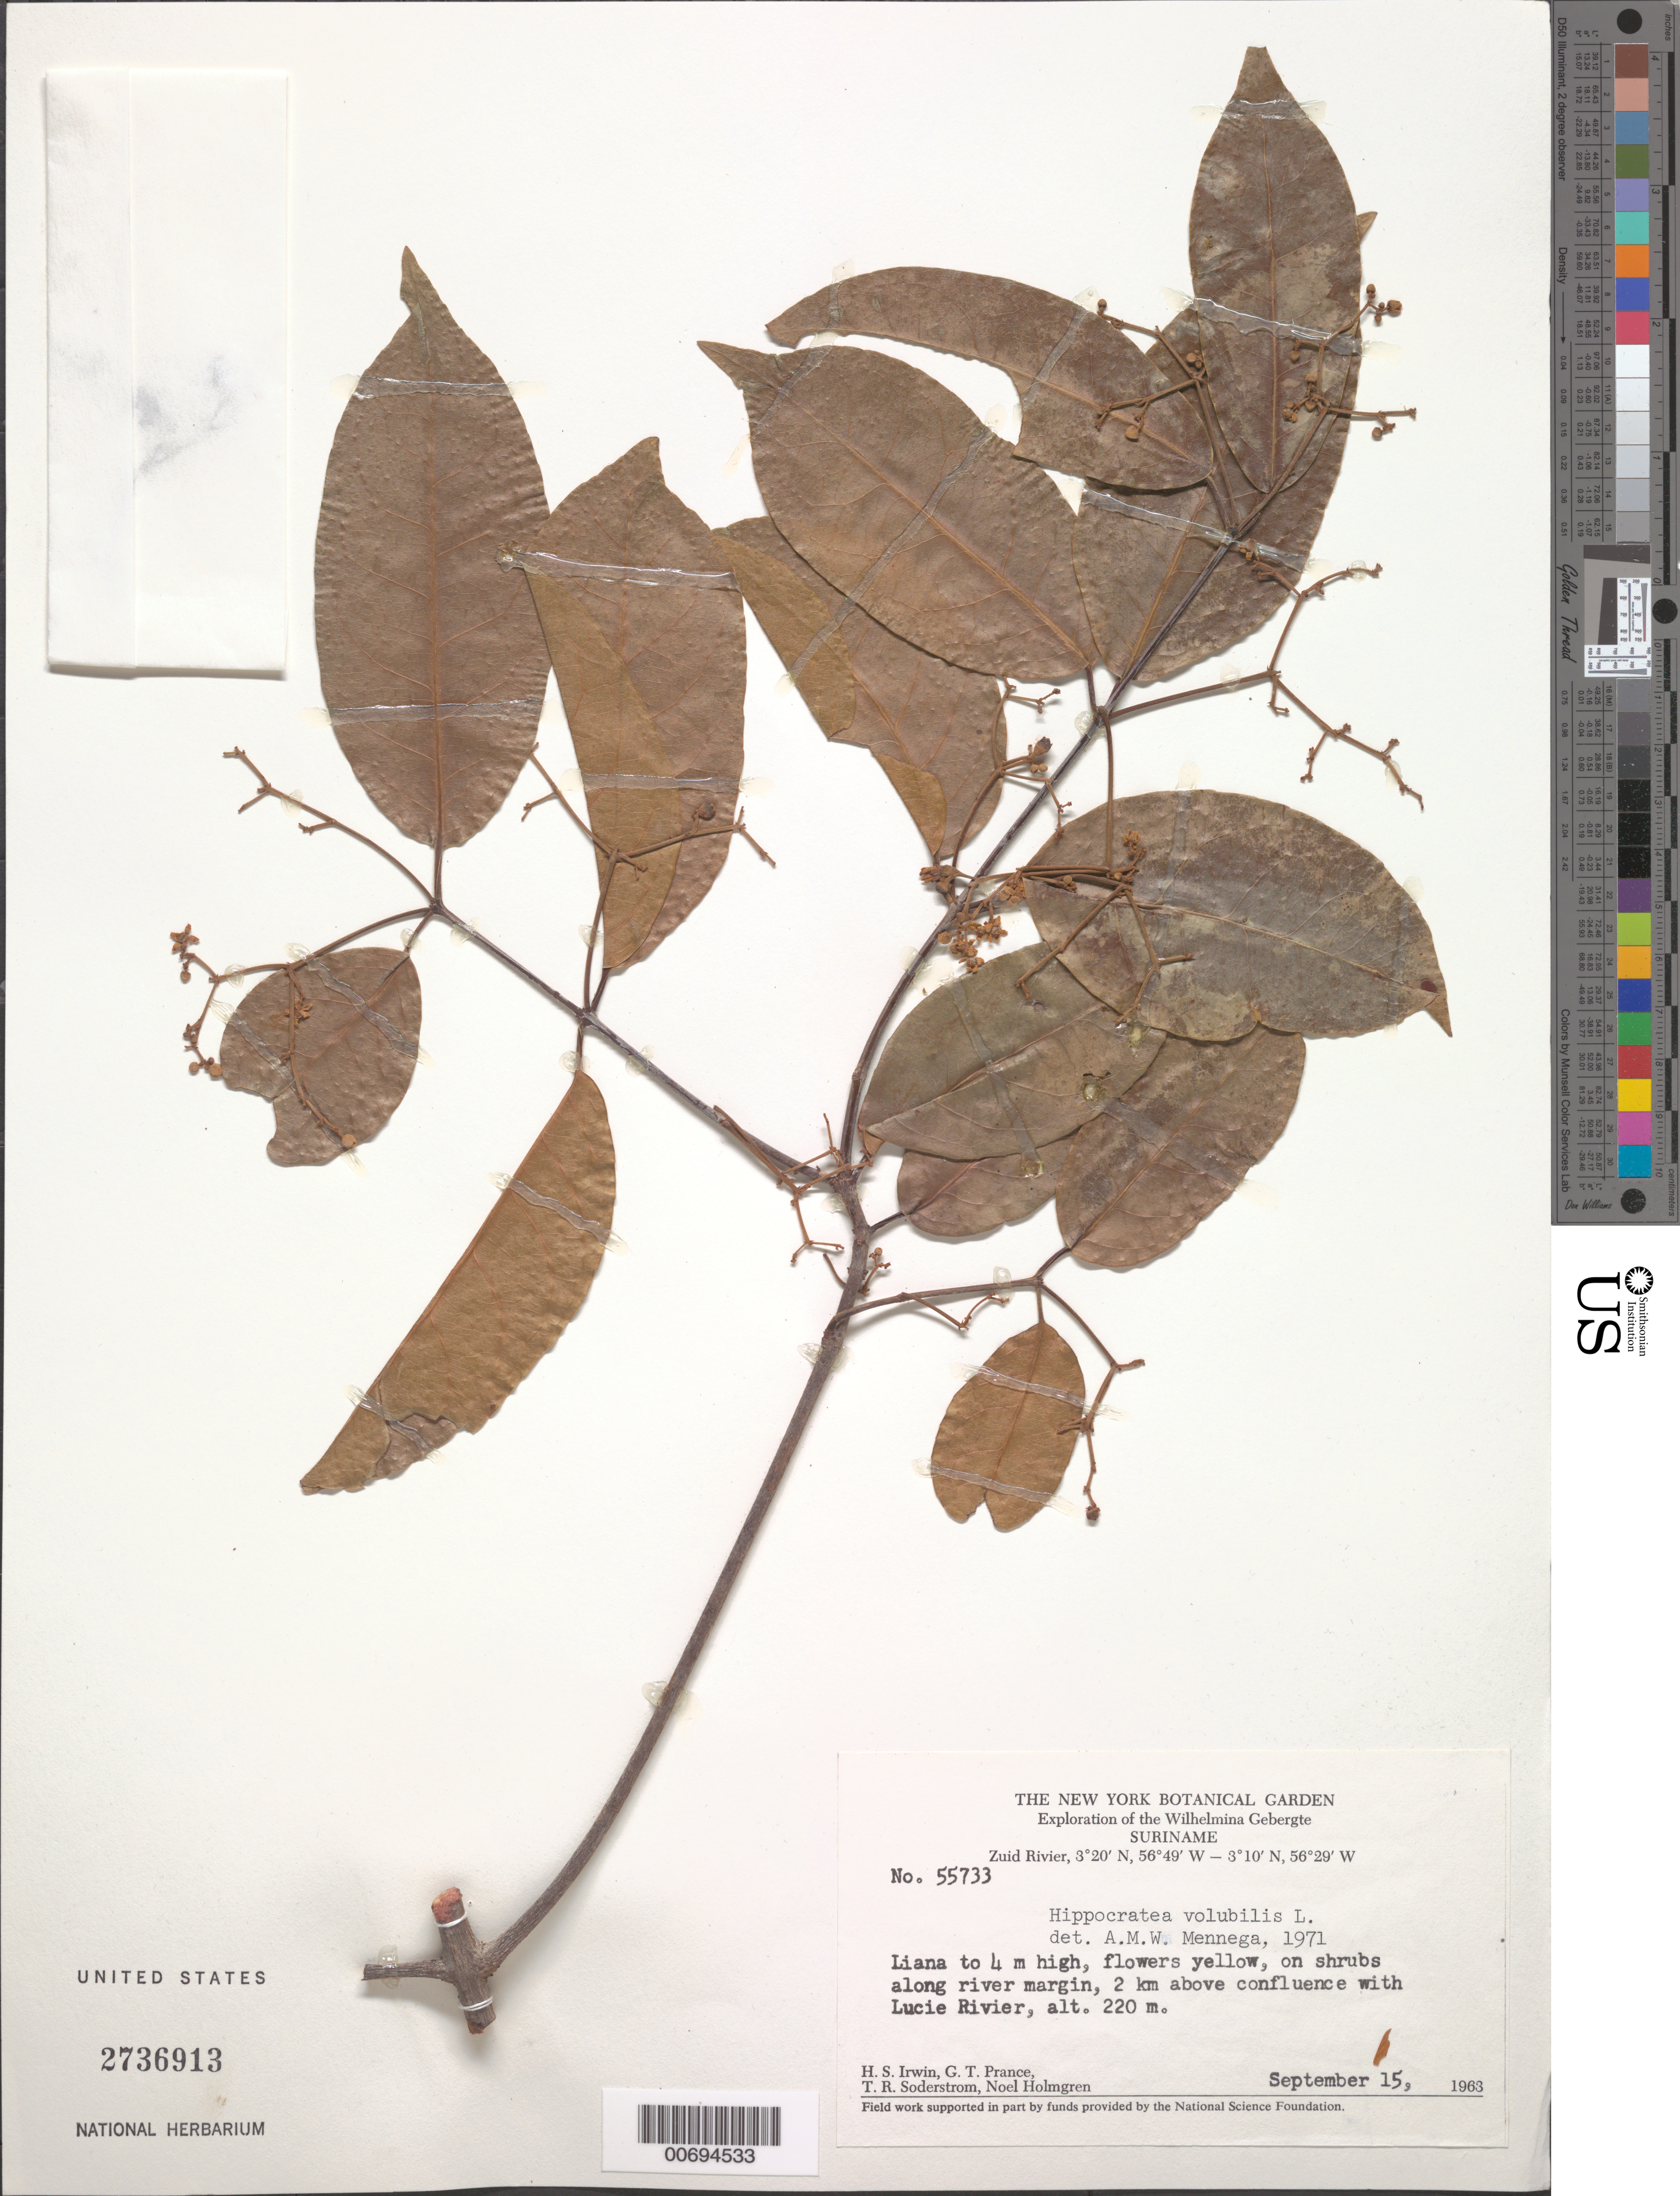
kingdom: Plantae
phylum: Tracheophyta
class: Magnoliopsida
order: Celastrales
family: Celastraceae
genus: Hippocratea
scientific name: Hippocratea volubilis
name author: L.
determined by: Mennega, A. M. W.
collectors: H. Irwin, G. T. Prance, T. R. Soderstrom & N. H. Holmgren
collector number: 55733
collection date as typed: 15-Sep-63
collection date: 1963-09-15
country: Suriname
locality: Zuid River, 2 km above confluence with Lucie R., Wilhelmina Gebergte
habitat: On shrubs along R. margin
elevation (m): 220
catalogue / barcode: US 2736913